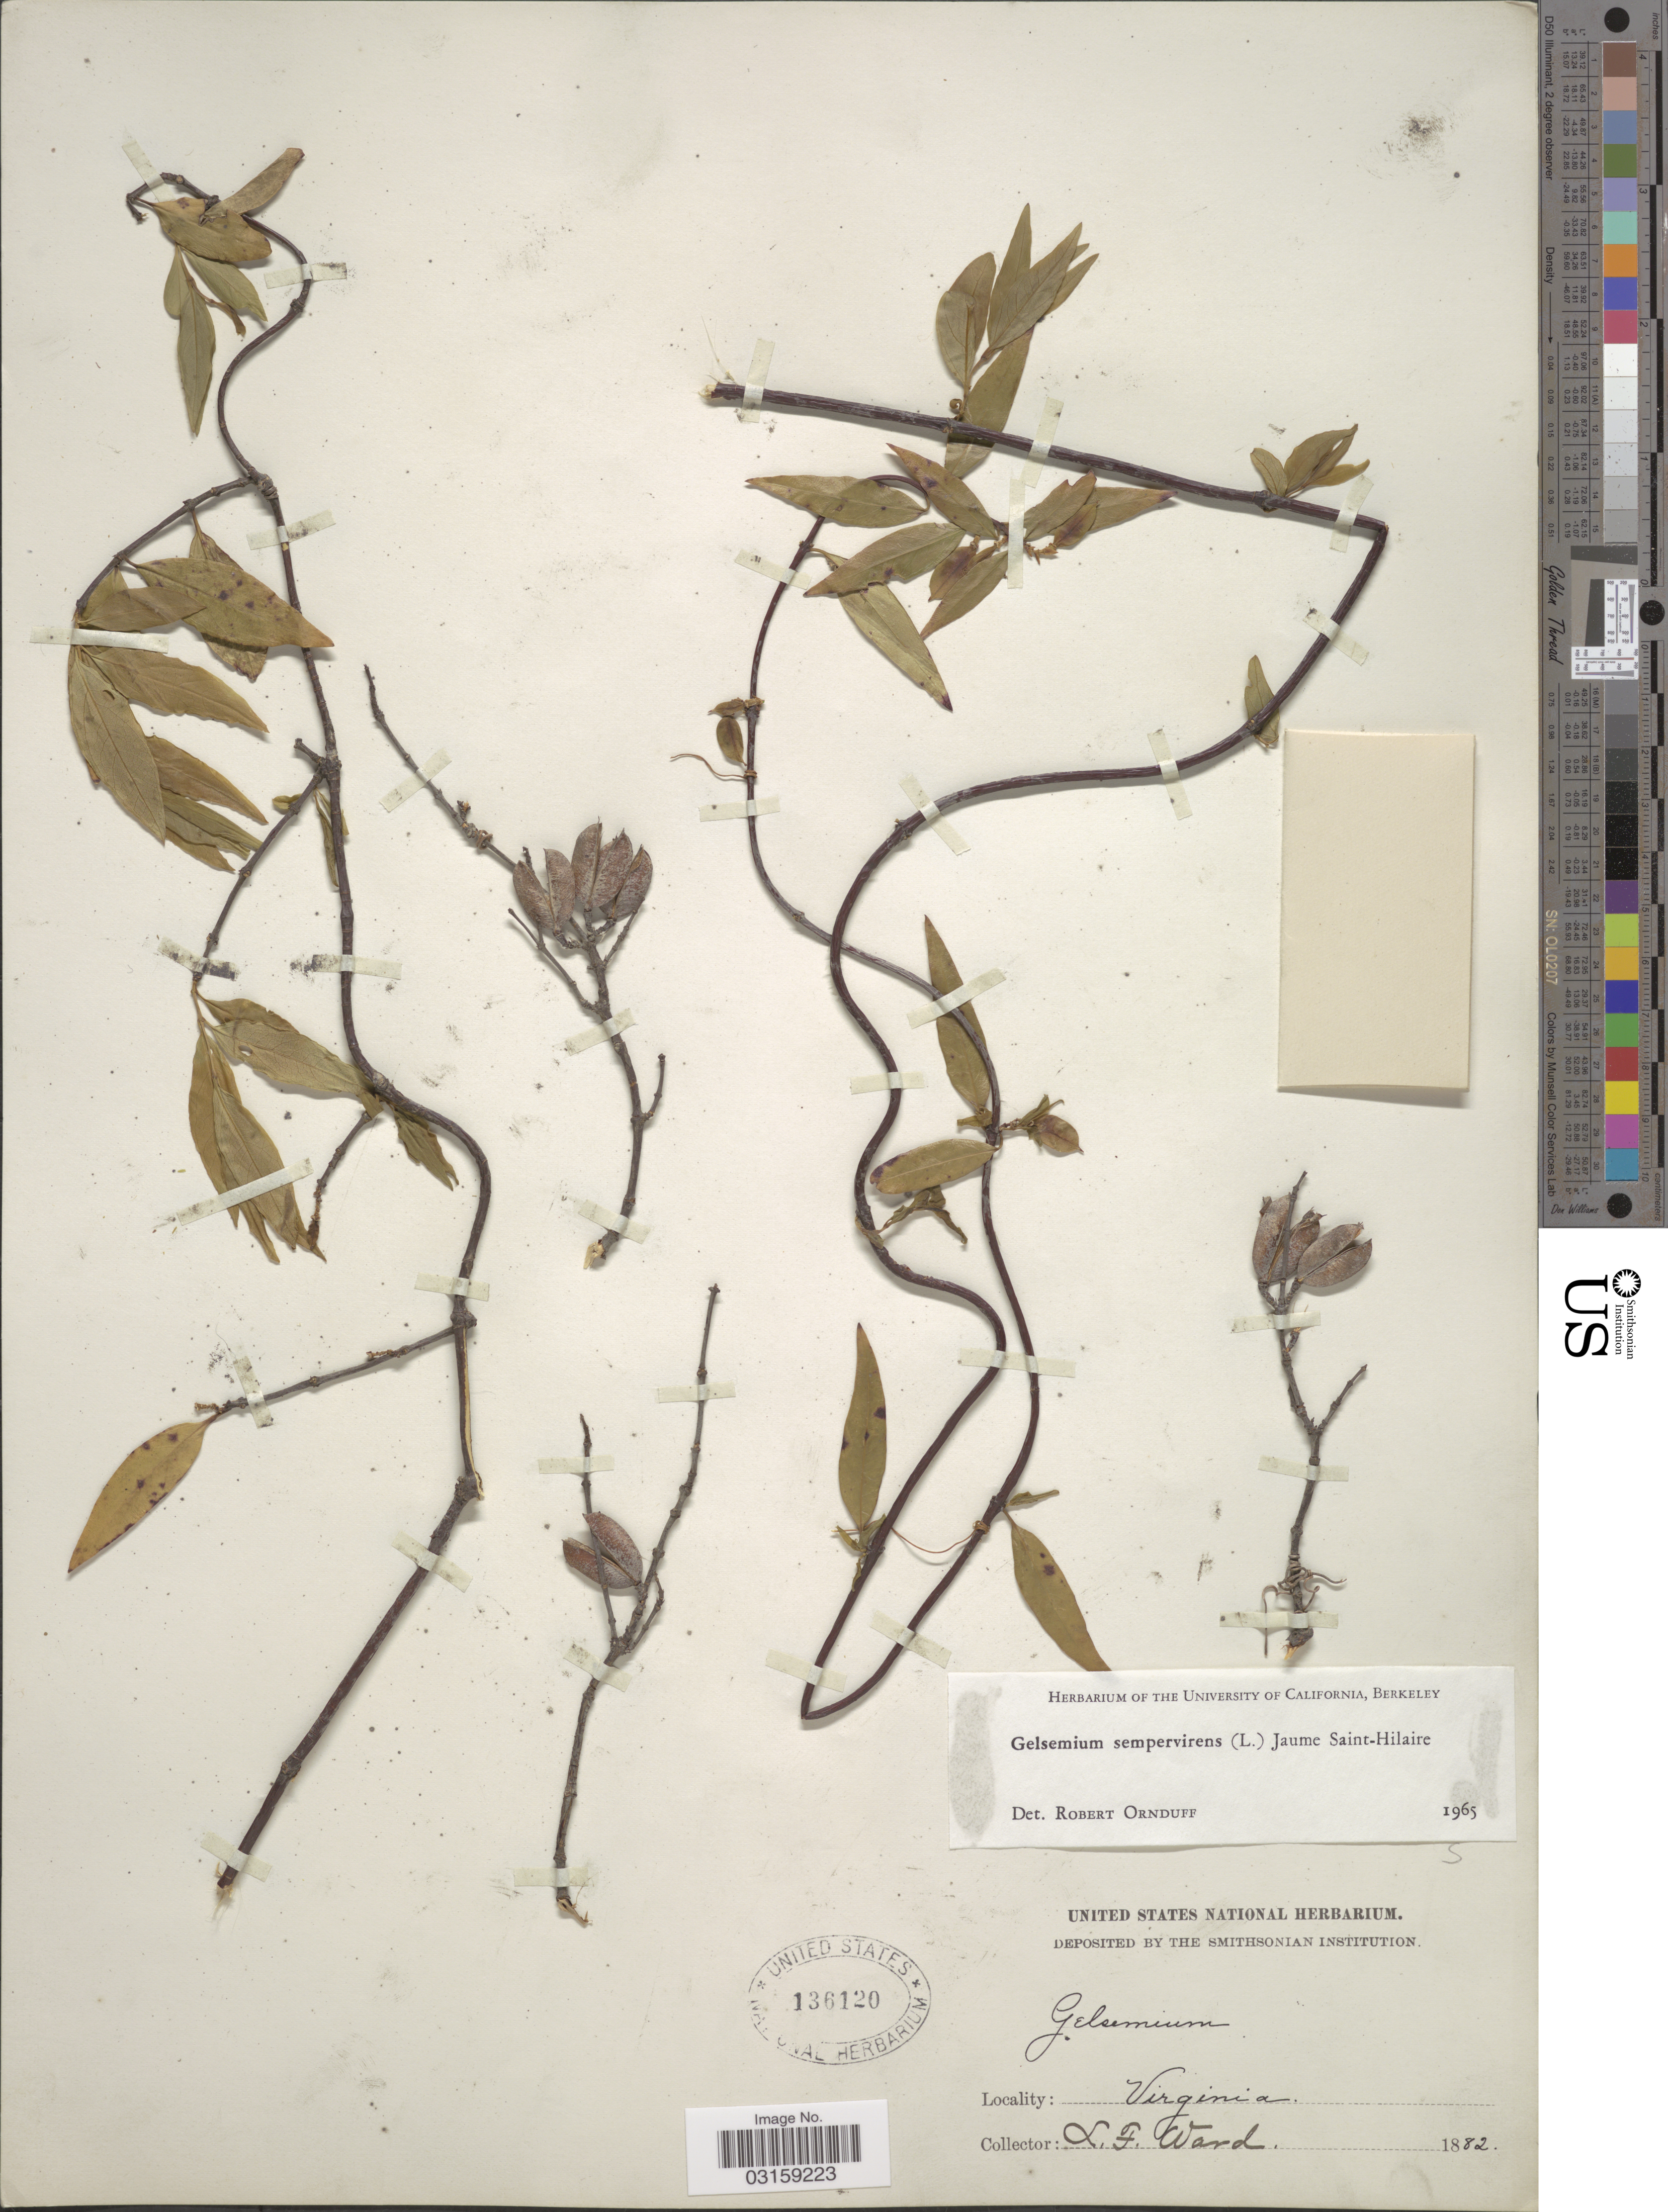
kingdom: Plantae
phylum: Tracheophyta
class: Magnoliopsida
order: Gentianales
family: Gelsemiaceae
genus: Gelsemium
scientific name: Gelsemium sempervirens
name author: (L.) J. St.-Hil.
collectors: L. Ward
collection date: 1882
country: United States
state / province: Virginia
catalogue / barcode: US 136120